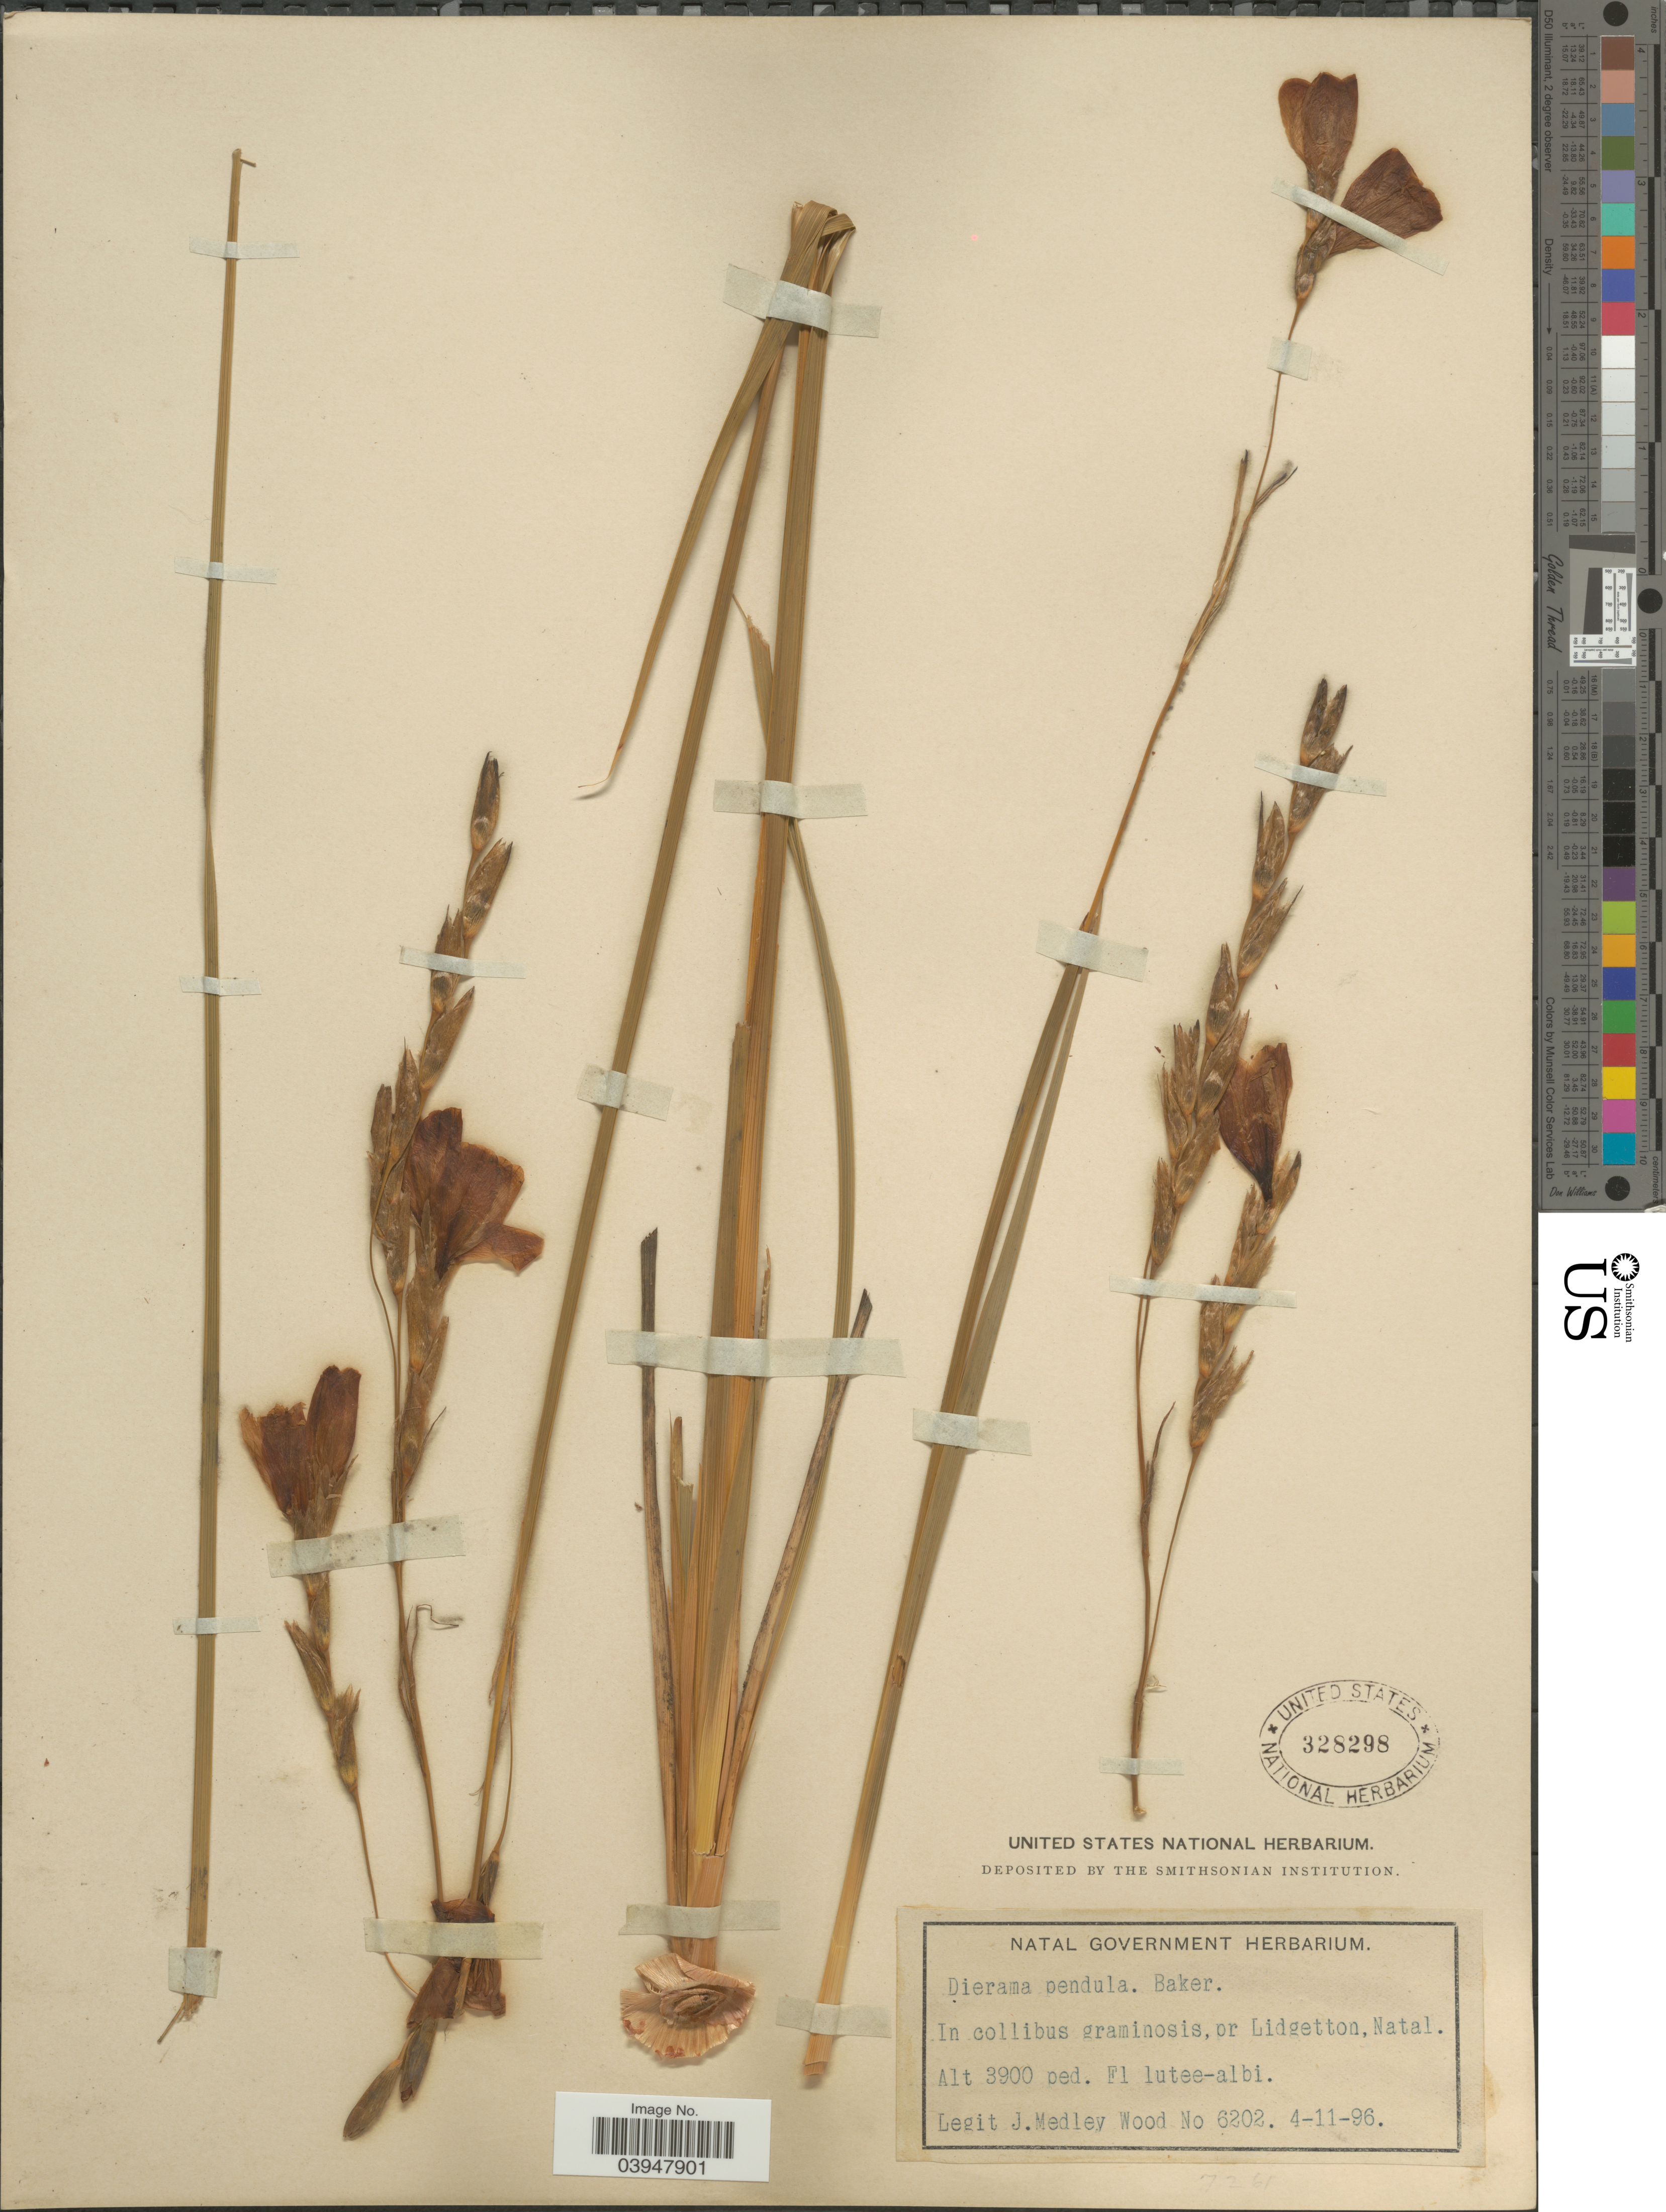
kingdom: Plantae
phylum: Tracheophyta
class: Liliopsida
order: Asparagales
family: Iridaceae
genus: Dierama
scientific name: Dierama pendulum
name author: Baker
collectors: J. Medley Wood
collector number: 6202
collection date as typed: Transcribed d/m/y: 4/11/96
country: South Africa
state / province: KwaZulu-Natal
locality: In collibus graminosis, pr Lidgetton, Natal.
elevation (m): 1189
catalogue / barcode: US 328298